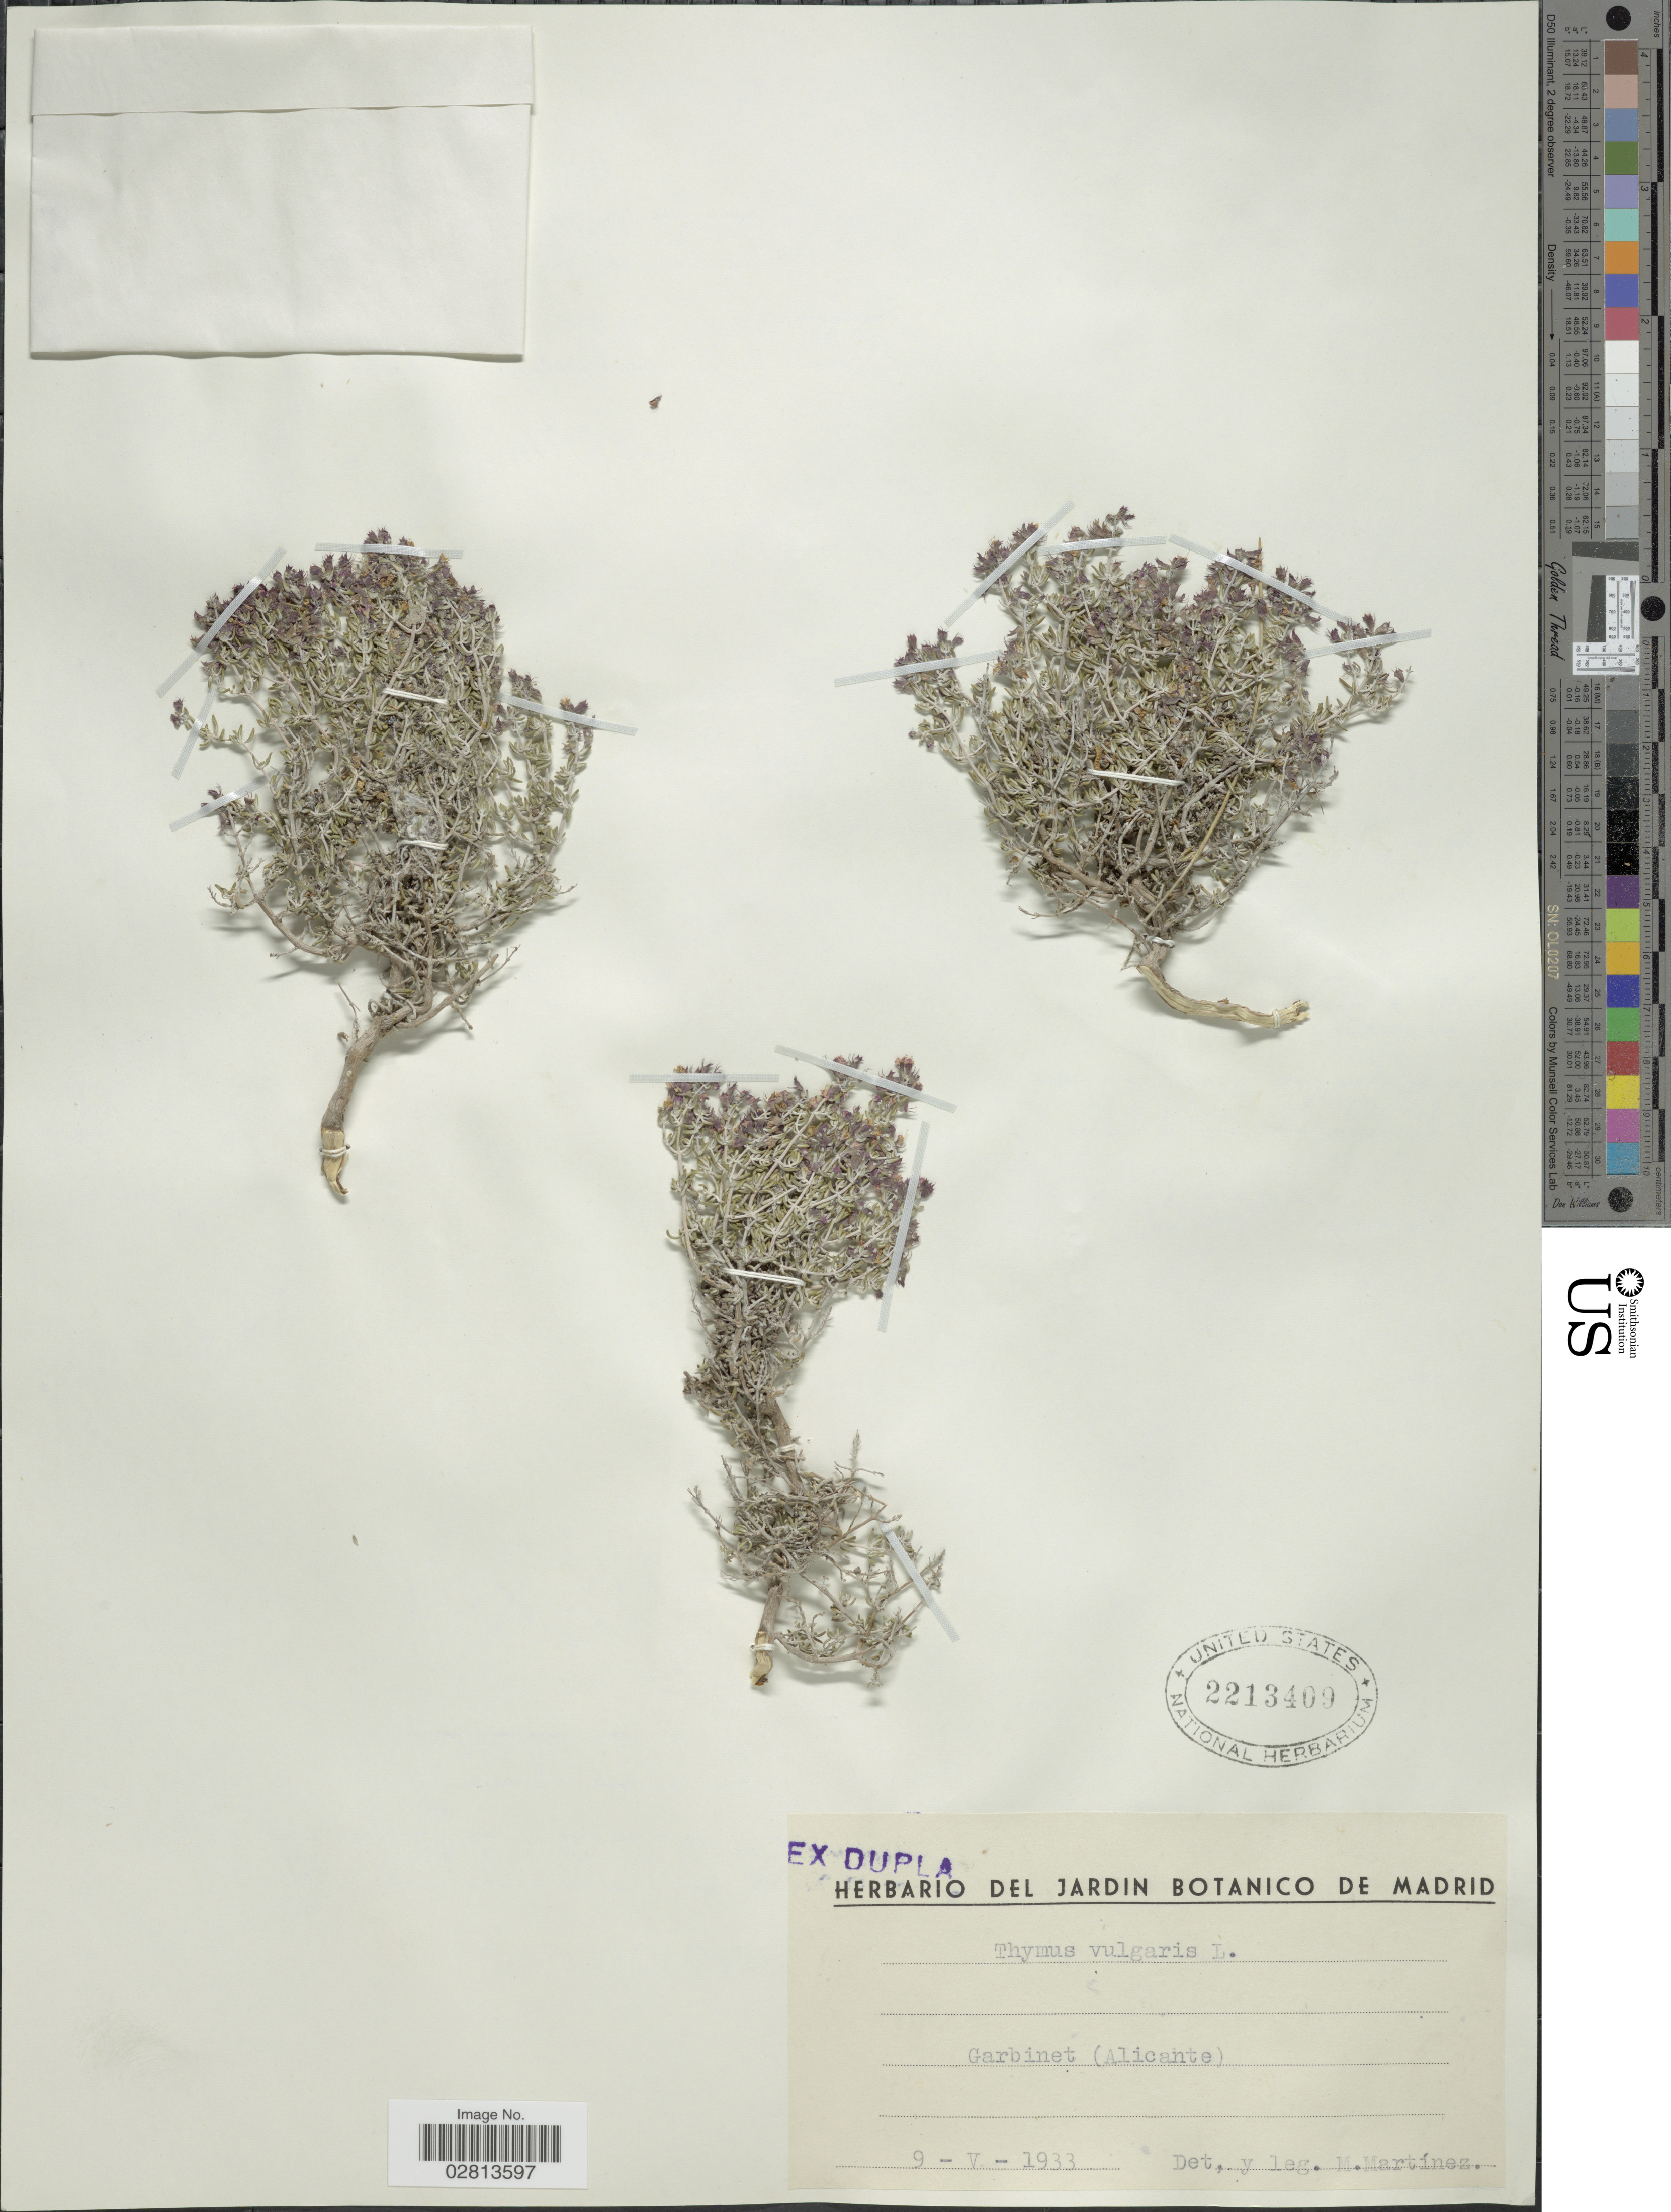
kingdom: Plantae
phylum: Tracheophyta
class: Magnoliopsida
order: Lamiales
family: Lamiaceae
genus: Thymus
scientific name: Thymus vulgaris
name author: L.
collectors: M. Martinez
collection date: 1933-05-09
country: Spain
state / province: Madrid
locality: Garbinet (Alicante).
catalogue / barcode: US 2213409